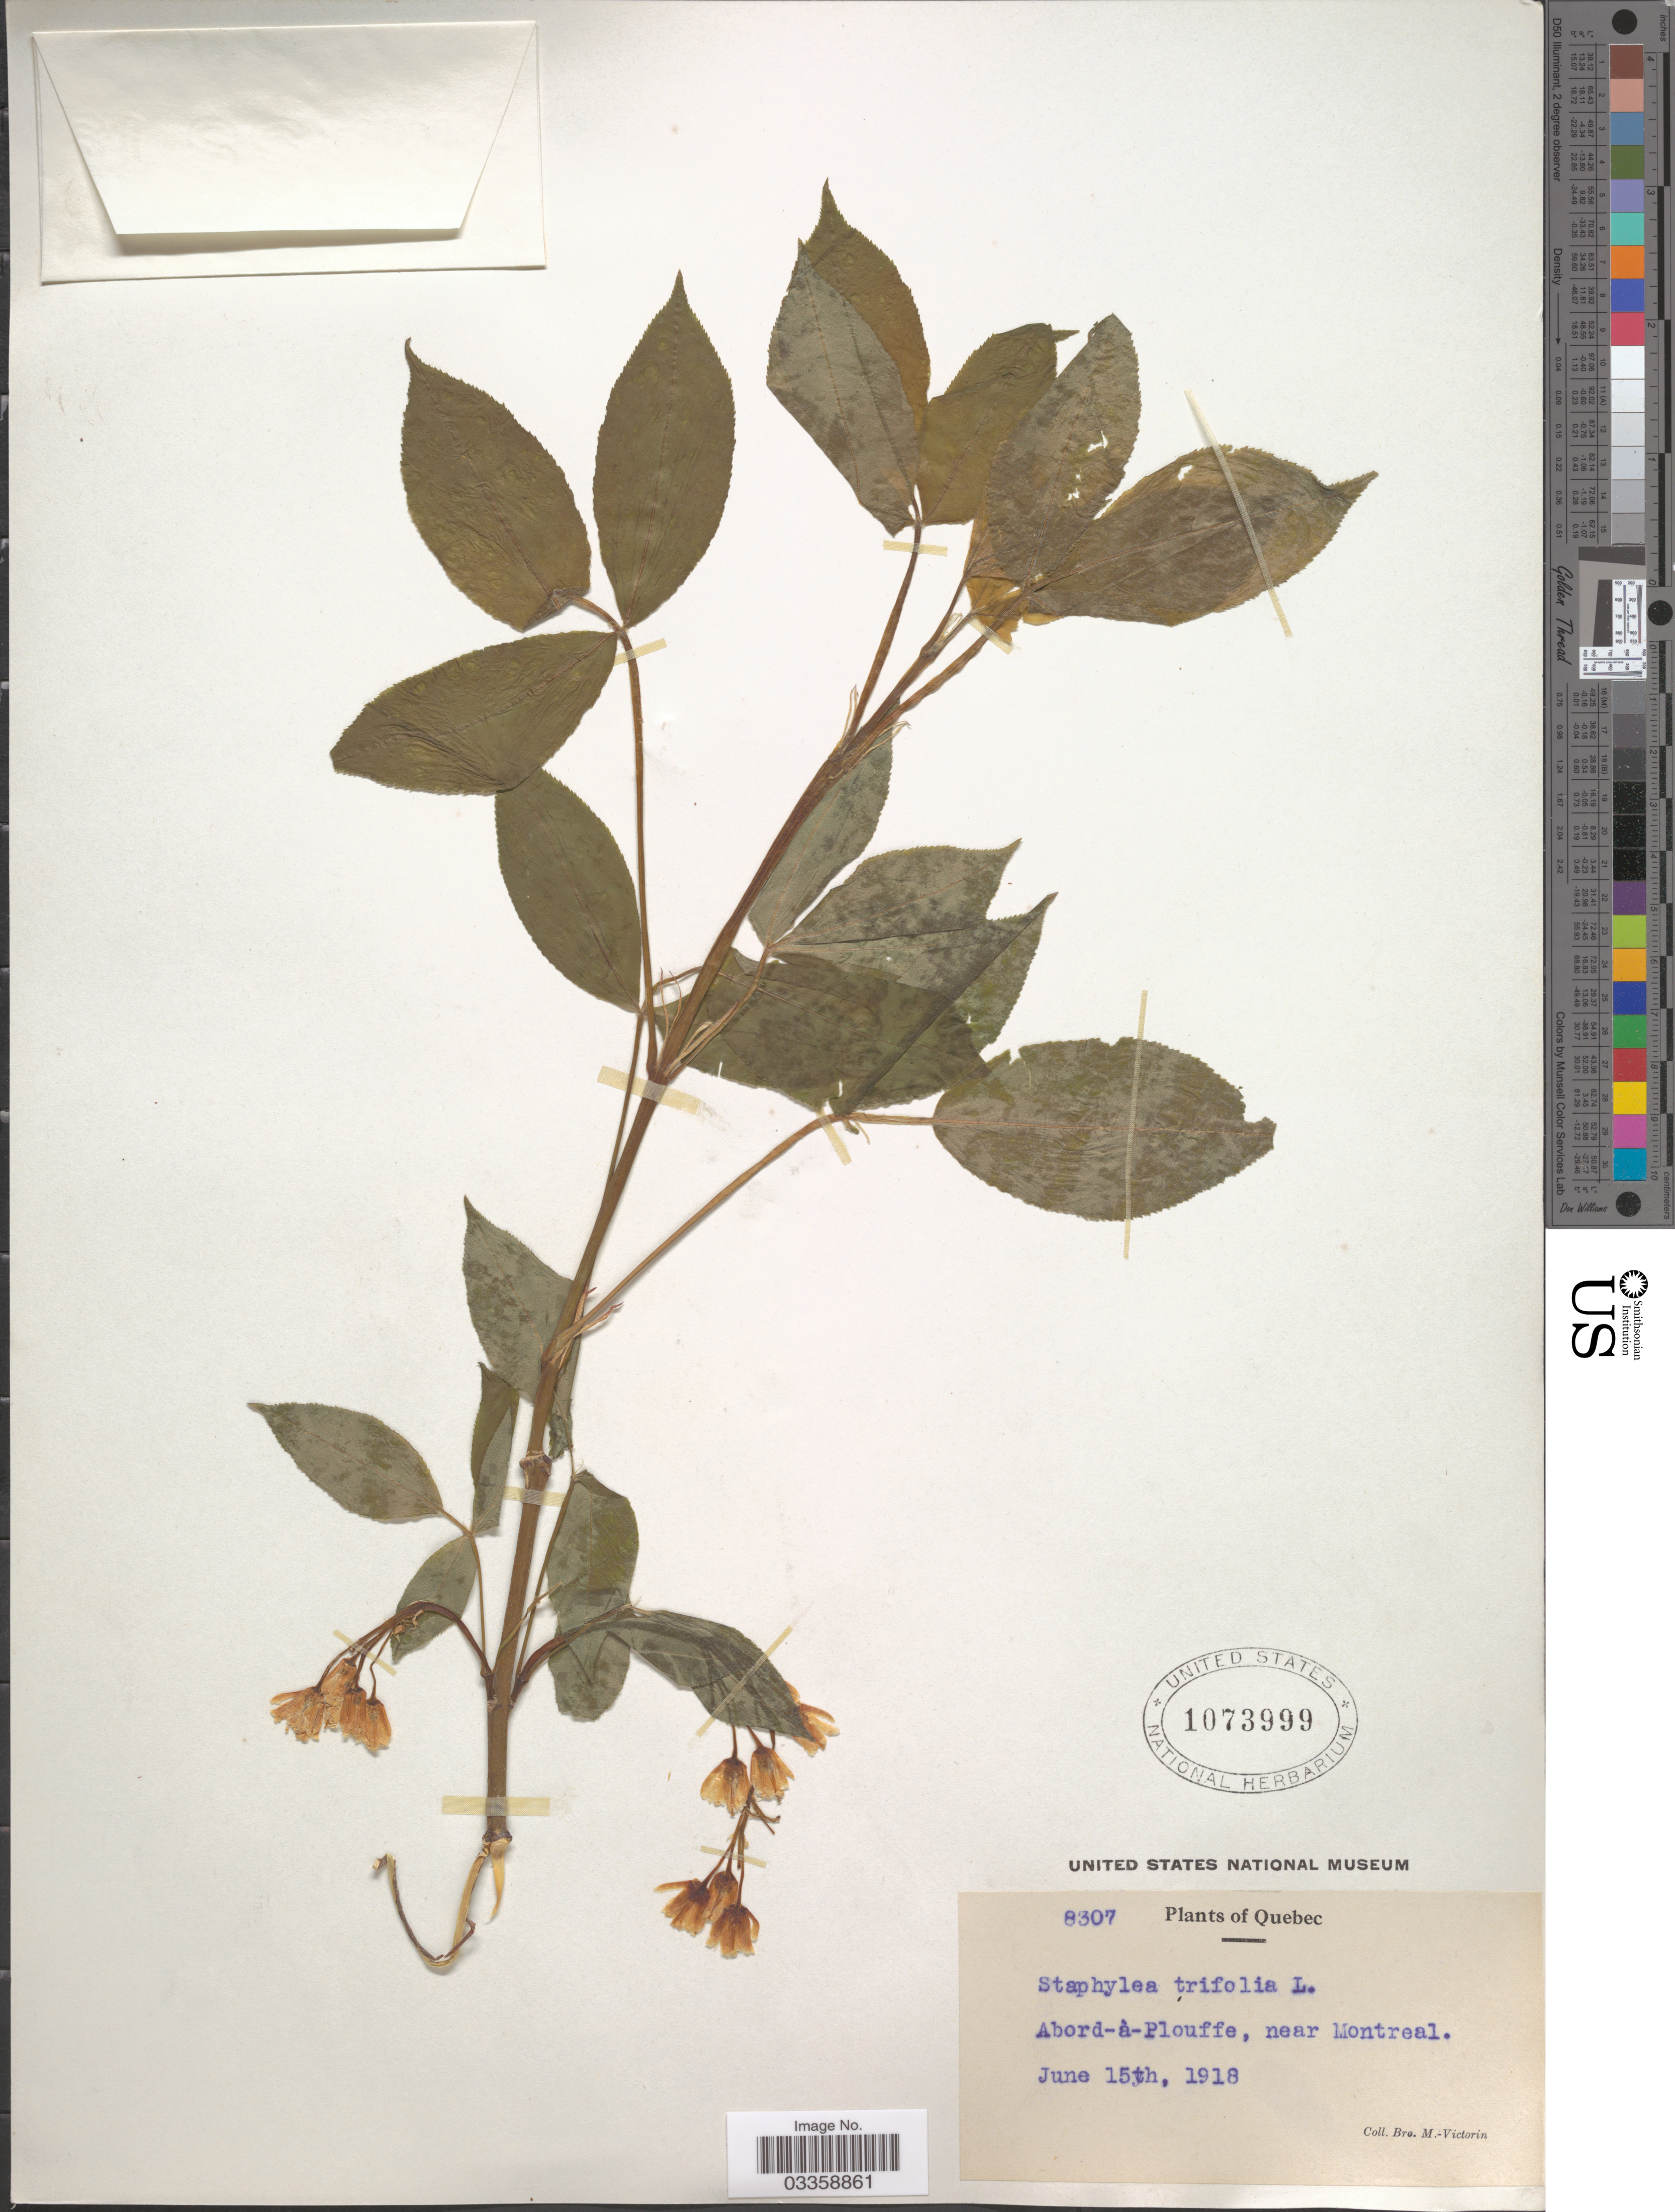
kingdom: Plantae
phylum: Tracheophyta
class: Magnoliopsida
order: Crossosomatales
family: Staphyleaceae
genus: Staphylea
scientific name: Staphylea trifolia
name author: L.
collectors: Fr. Marie-Victorin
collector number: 8307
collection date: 1918-06-15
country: Canada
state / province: Quebec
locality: Abord-à-Plouffe, near Montreal.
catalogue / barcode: US 1073999